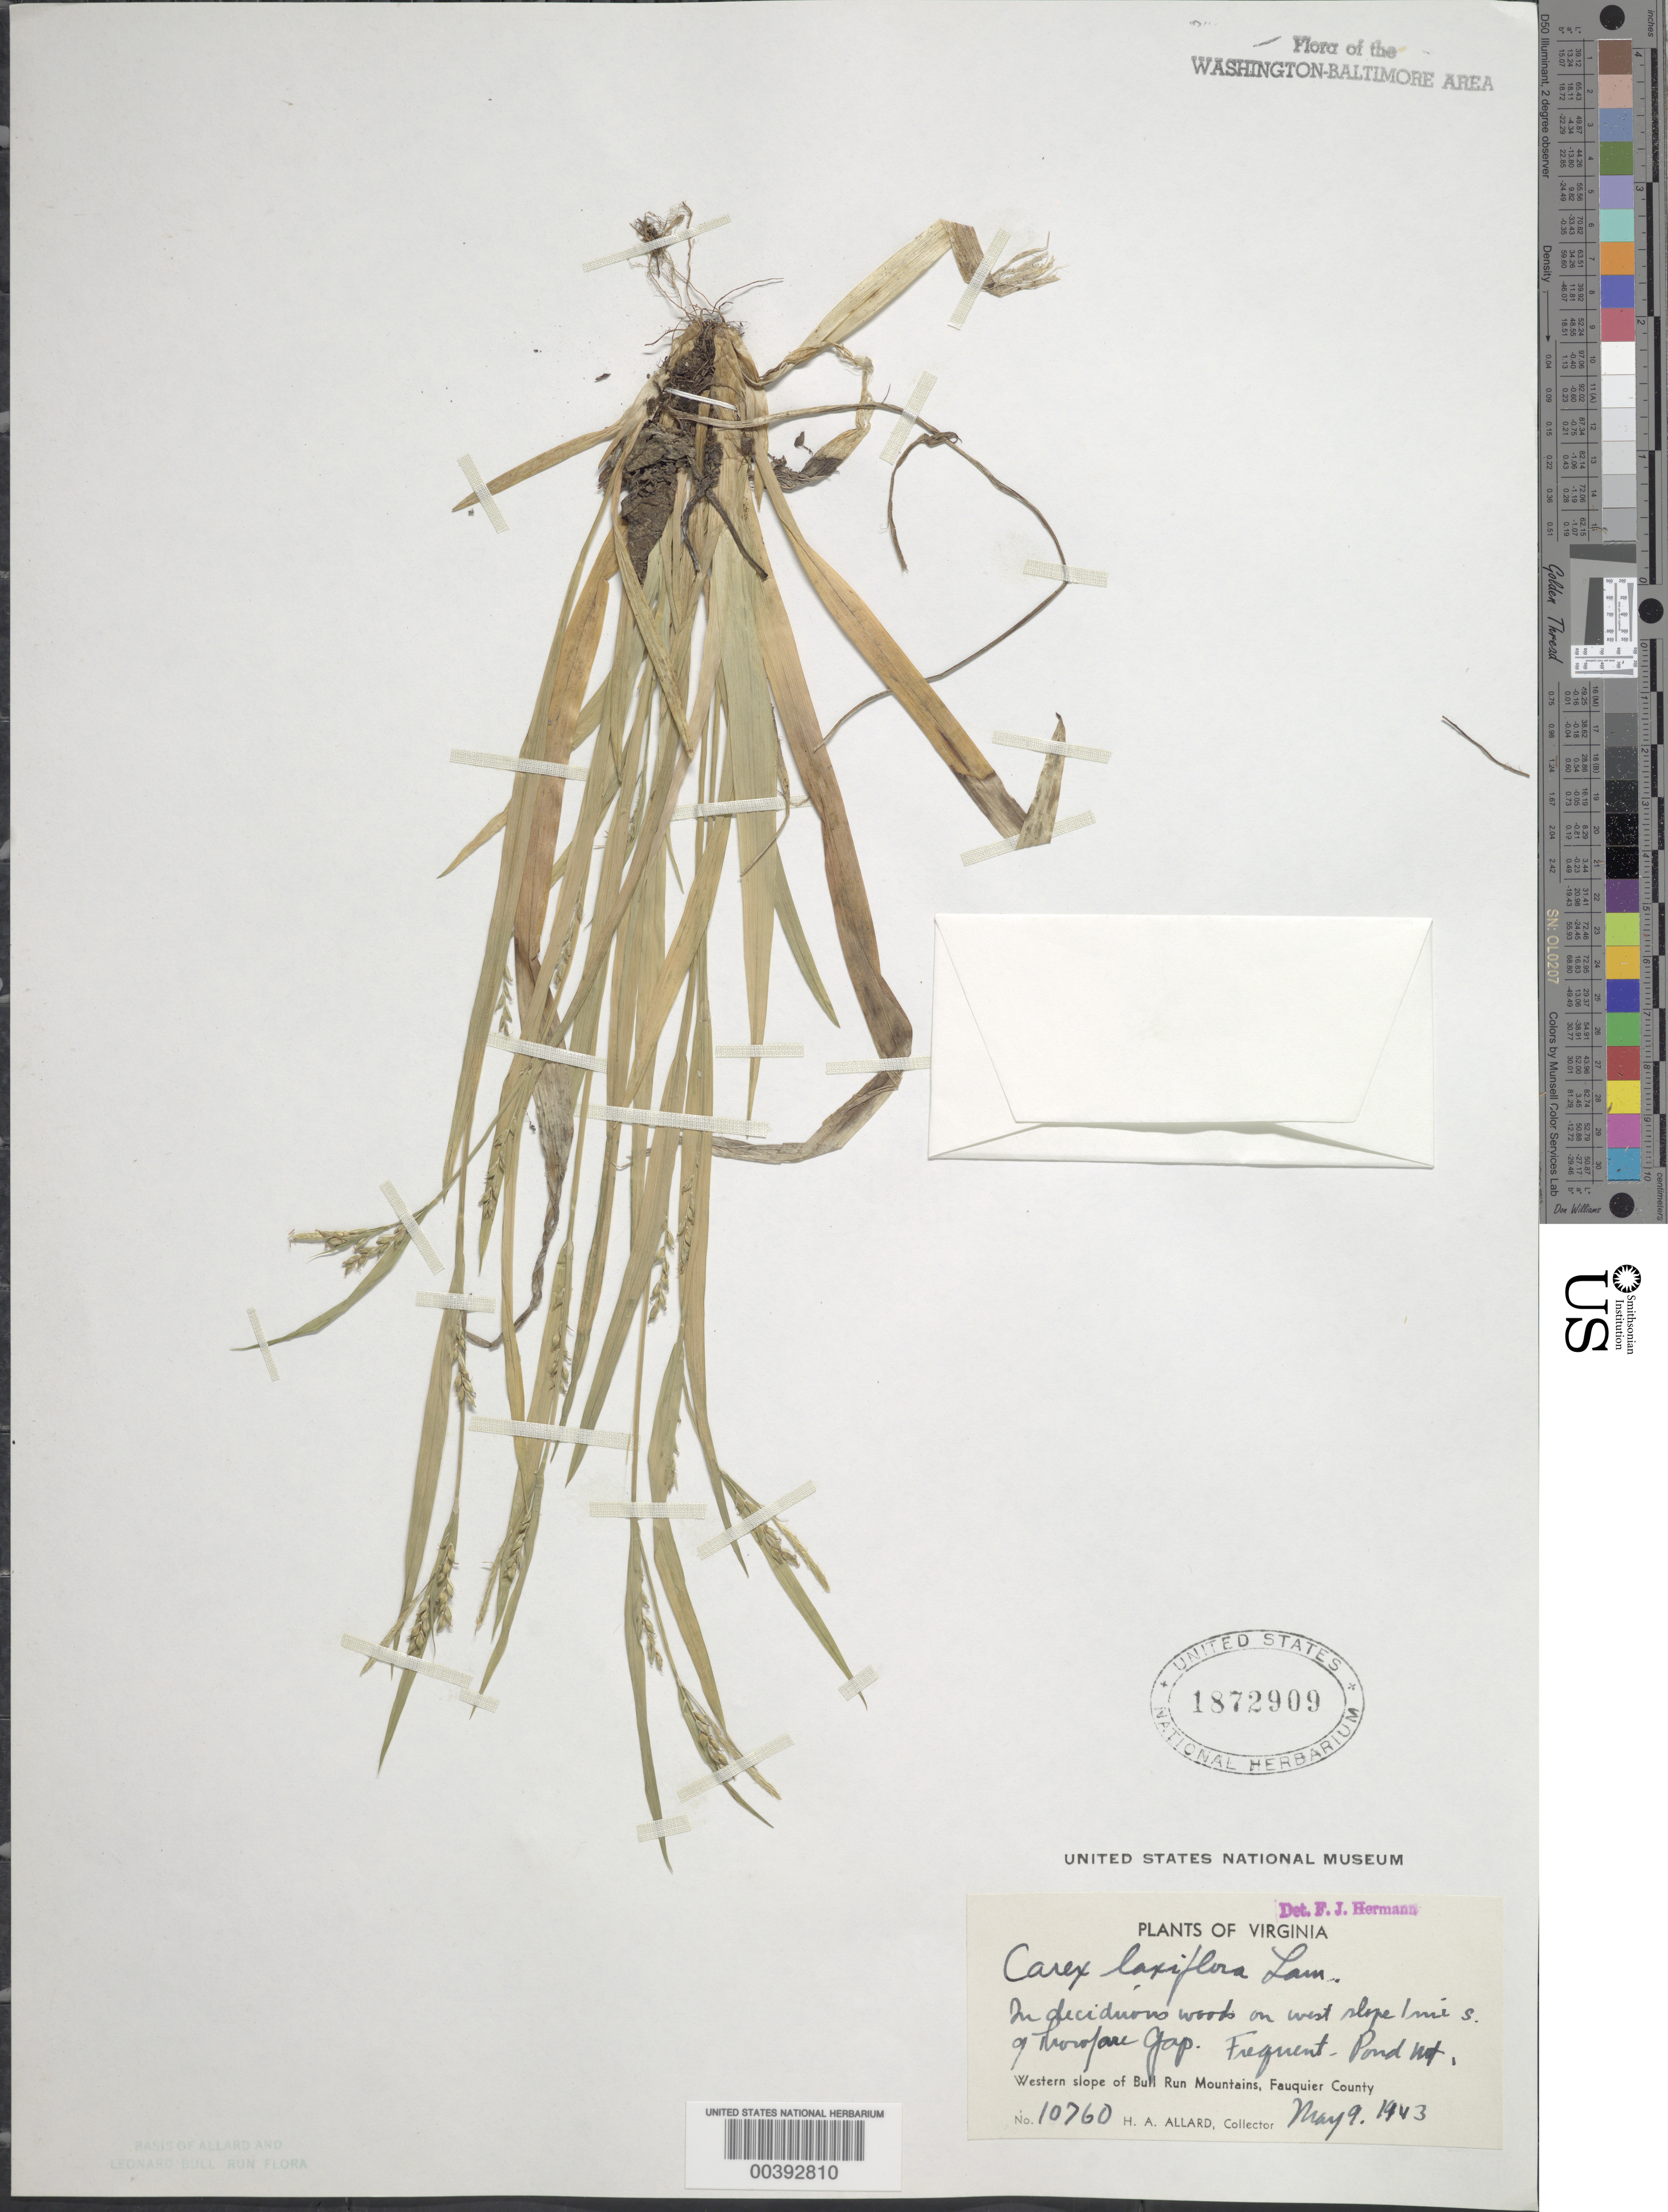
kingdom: Plantae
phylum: Tracheophyta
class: Liliopsida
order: Poales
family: Cyperaceae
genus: Carex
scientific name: Carex laxiflora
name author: Lam.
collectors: H. A. Allard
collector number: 10760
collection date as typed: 09 May 1943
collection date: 1943-05-09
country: United States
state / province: Virginia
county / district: Fauquier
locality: S of Thorofare Gap on Pond Mountain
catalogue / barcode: US 1872909